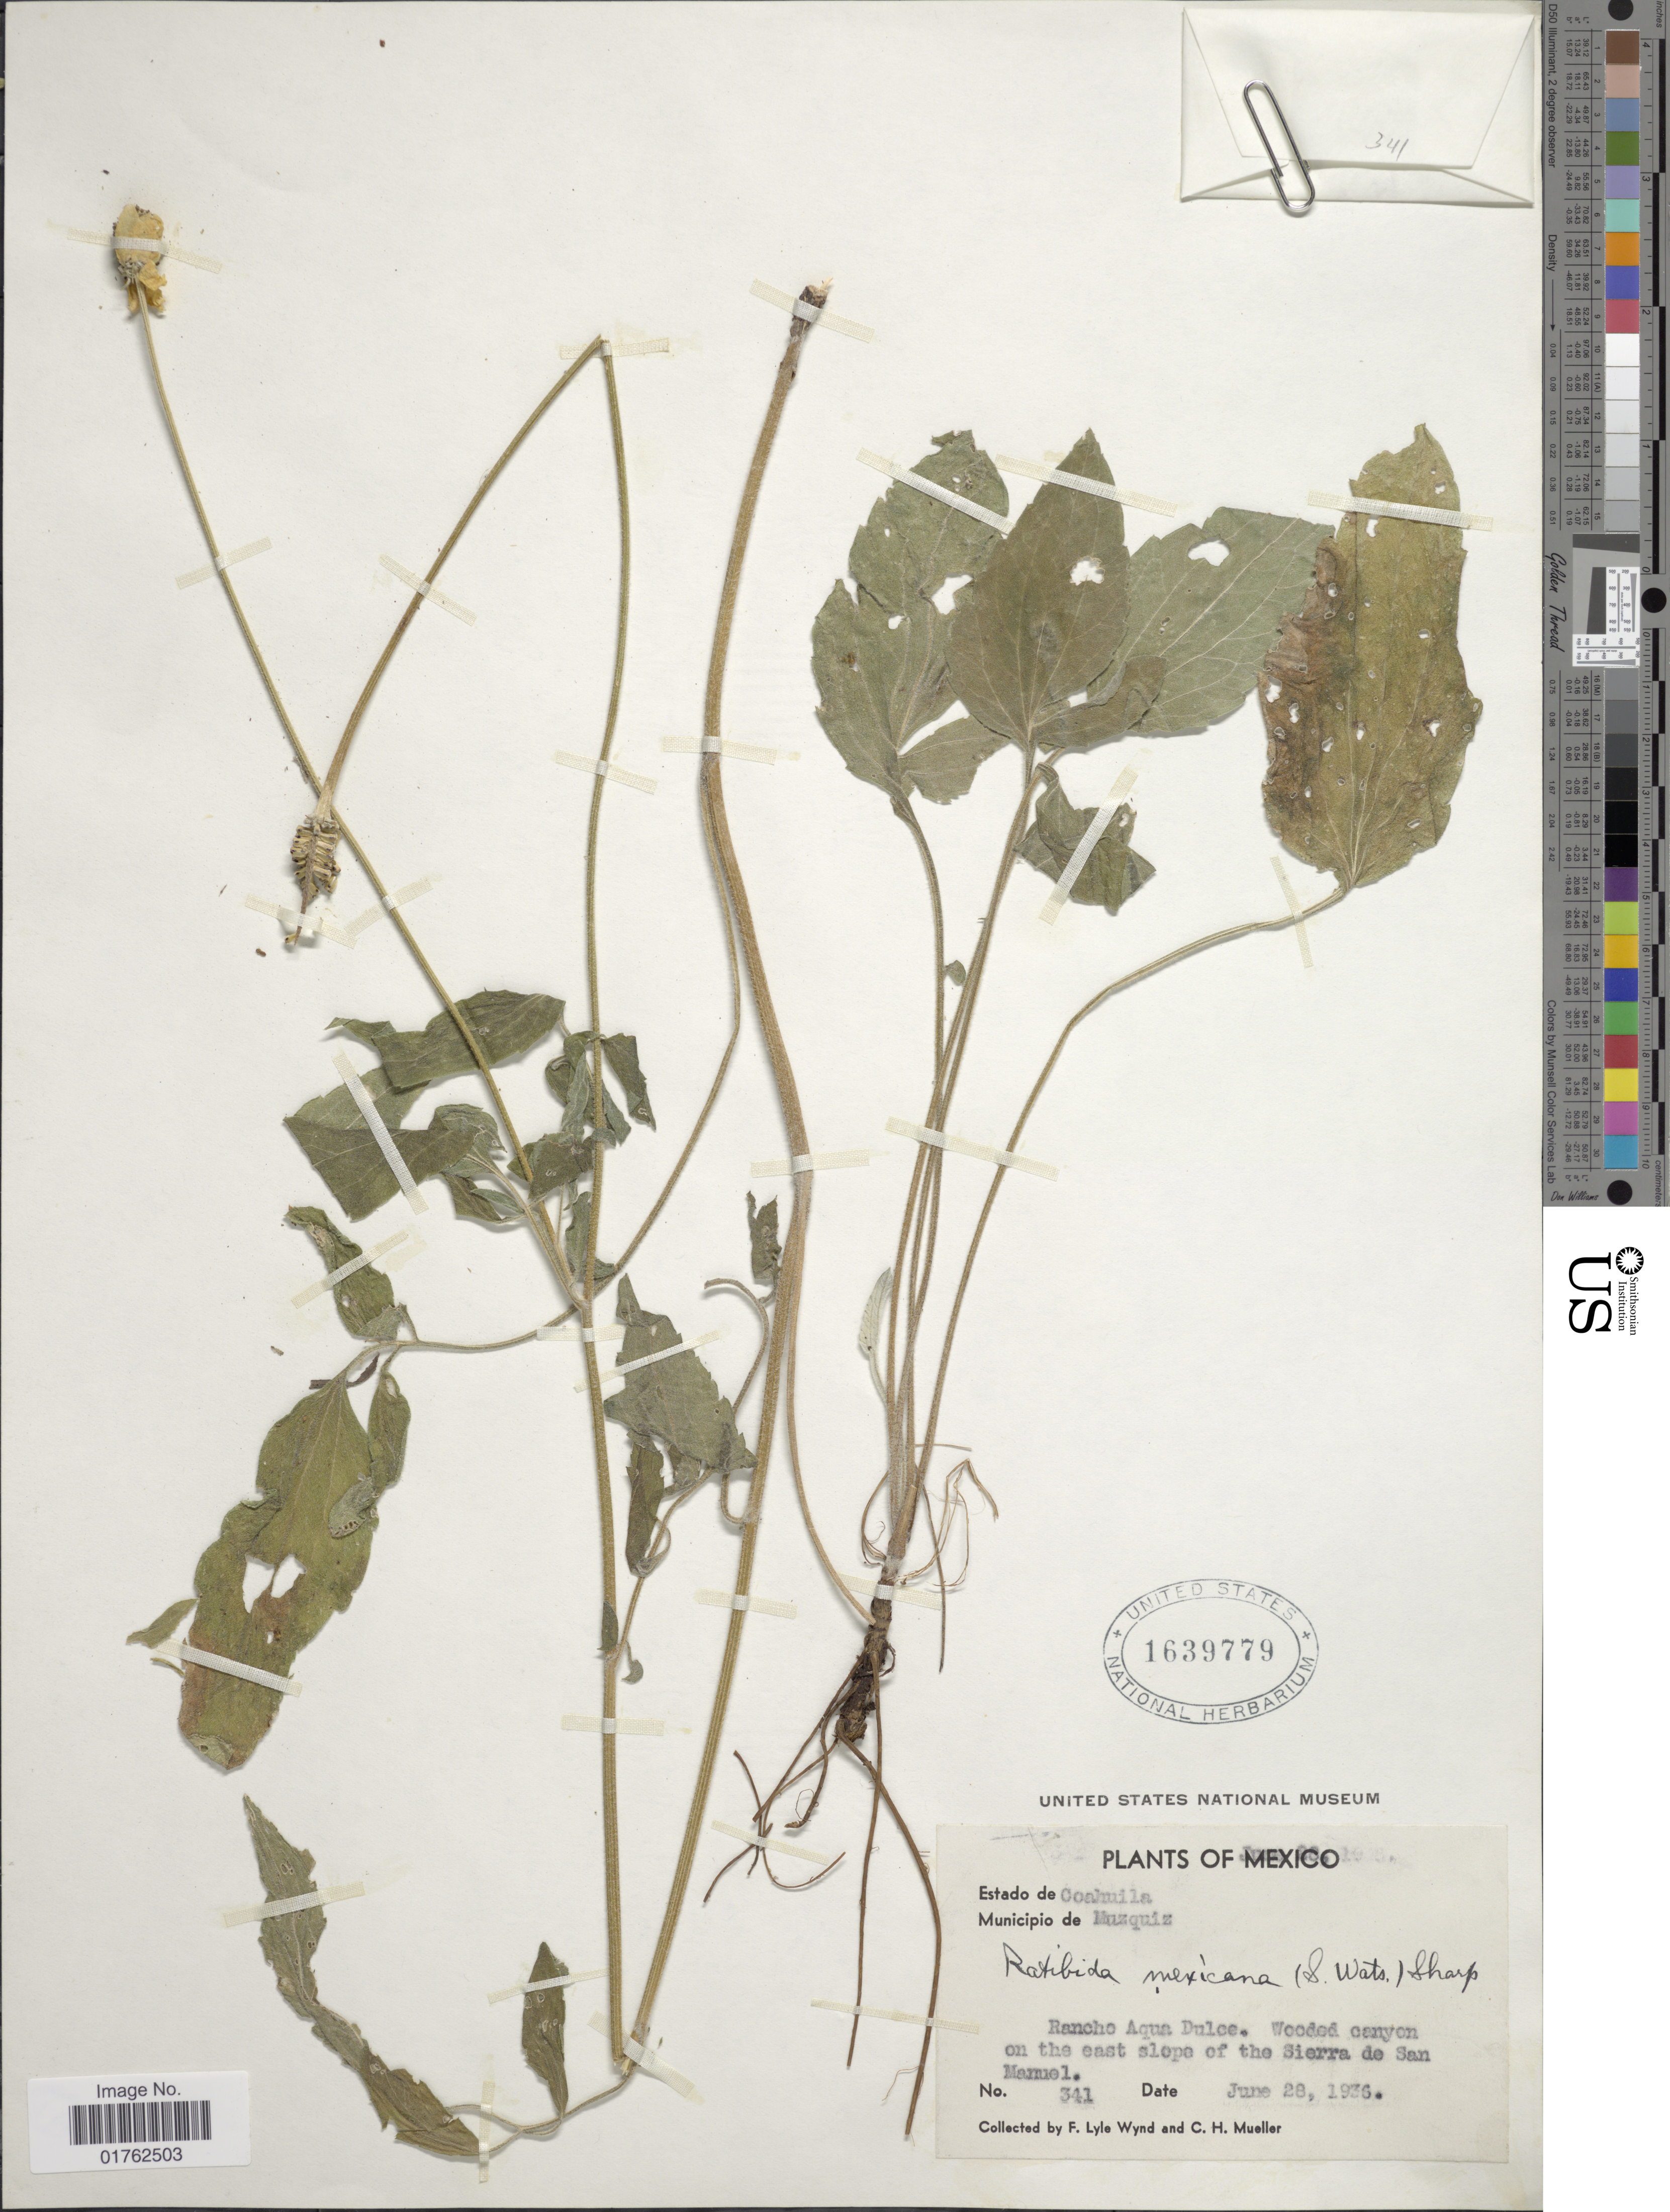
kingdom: Plantae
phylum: Tracheophyta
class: Magnoliopsida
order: Asterales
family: Asteraceae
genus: Ratibida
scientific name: Ratibida mexicana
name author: (S. Watson) W.M. Sharp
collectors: F. L. Wynd & C. H. Mueller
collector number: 341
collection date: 1936-06-28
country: Mexico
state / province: Coahuila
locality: Municipio de Muzquiz. Rancho Aqua Dulce. Wooded canyon on the east slope of the Sierra de San Manuel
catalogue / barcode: US 1639779